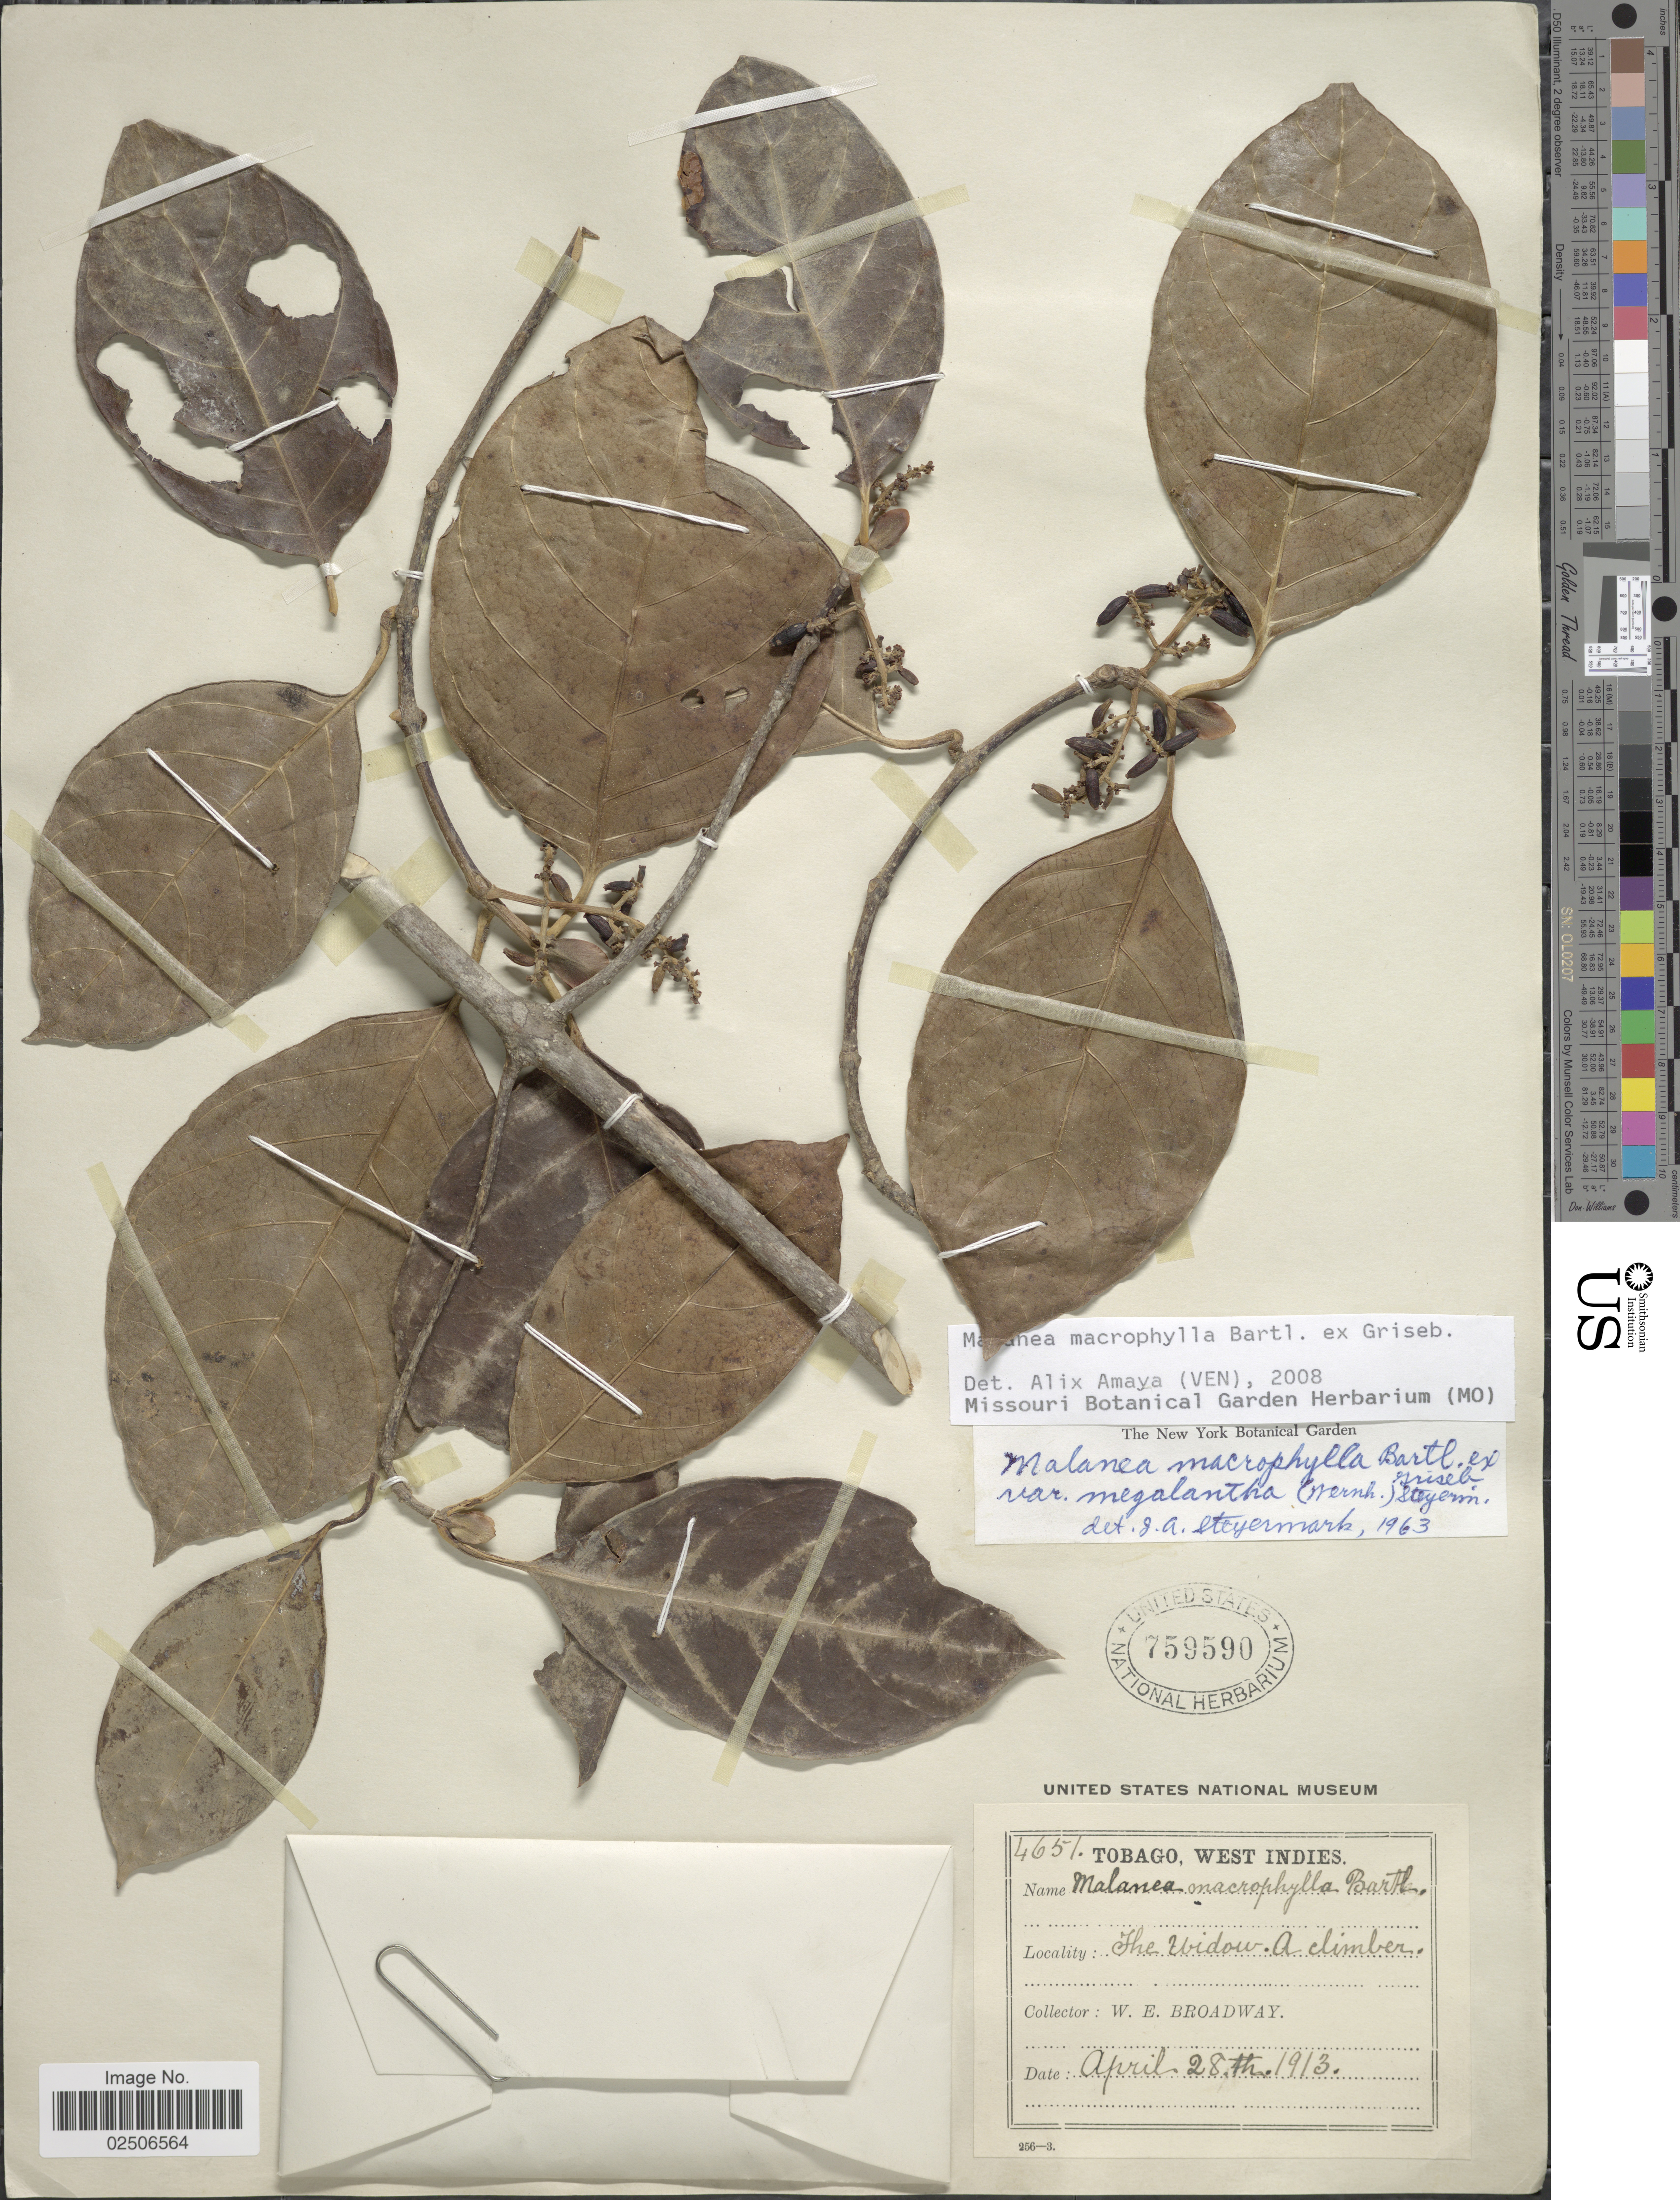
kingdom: Plantae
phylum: Tracheophyta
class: Magnoliopsida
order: Gentianales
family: Rubiaceae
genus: Malanea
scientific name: Malanea macrophylla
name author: Bartl. ex Griseb.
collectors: W. E. Broadway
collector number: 4651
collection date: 1913-04-28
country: Trinidad and Tobago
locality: Tobago,West Indies, the Widow A. Climber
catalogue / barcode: US 759590